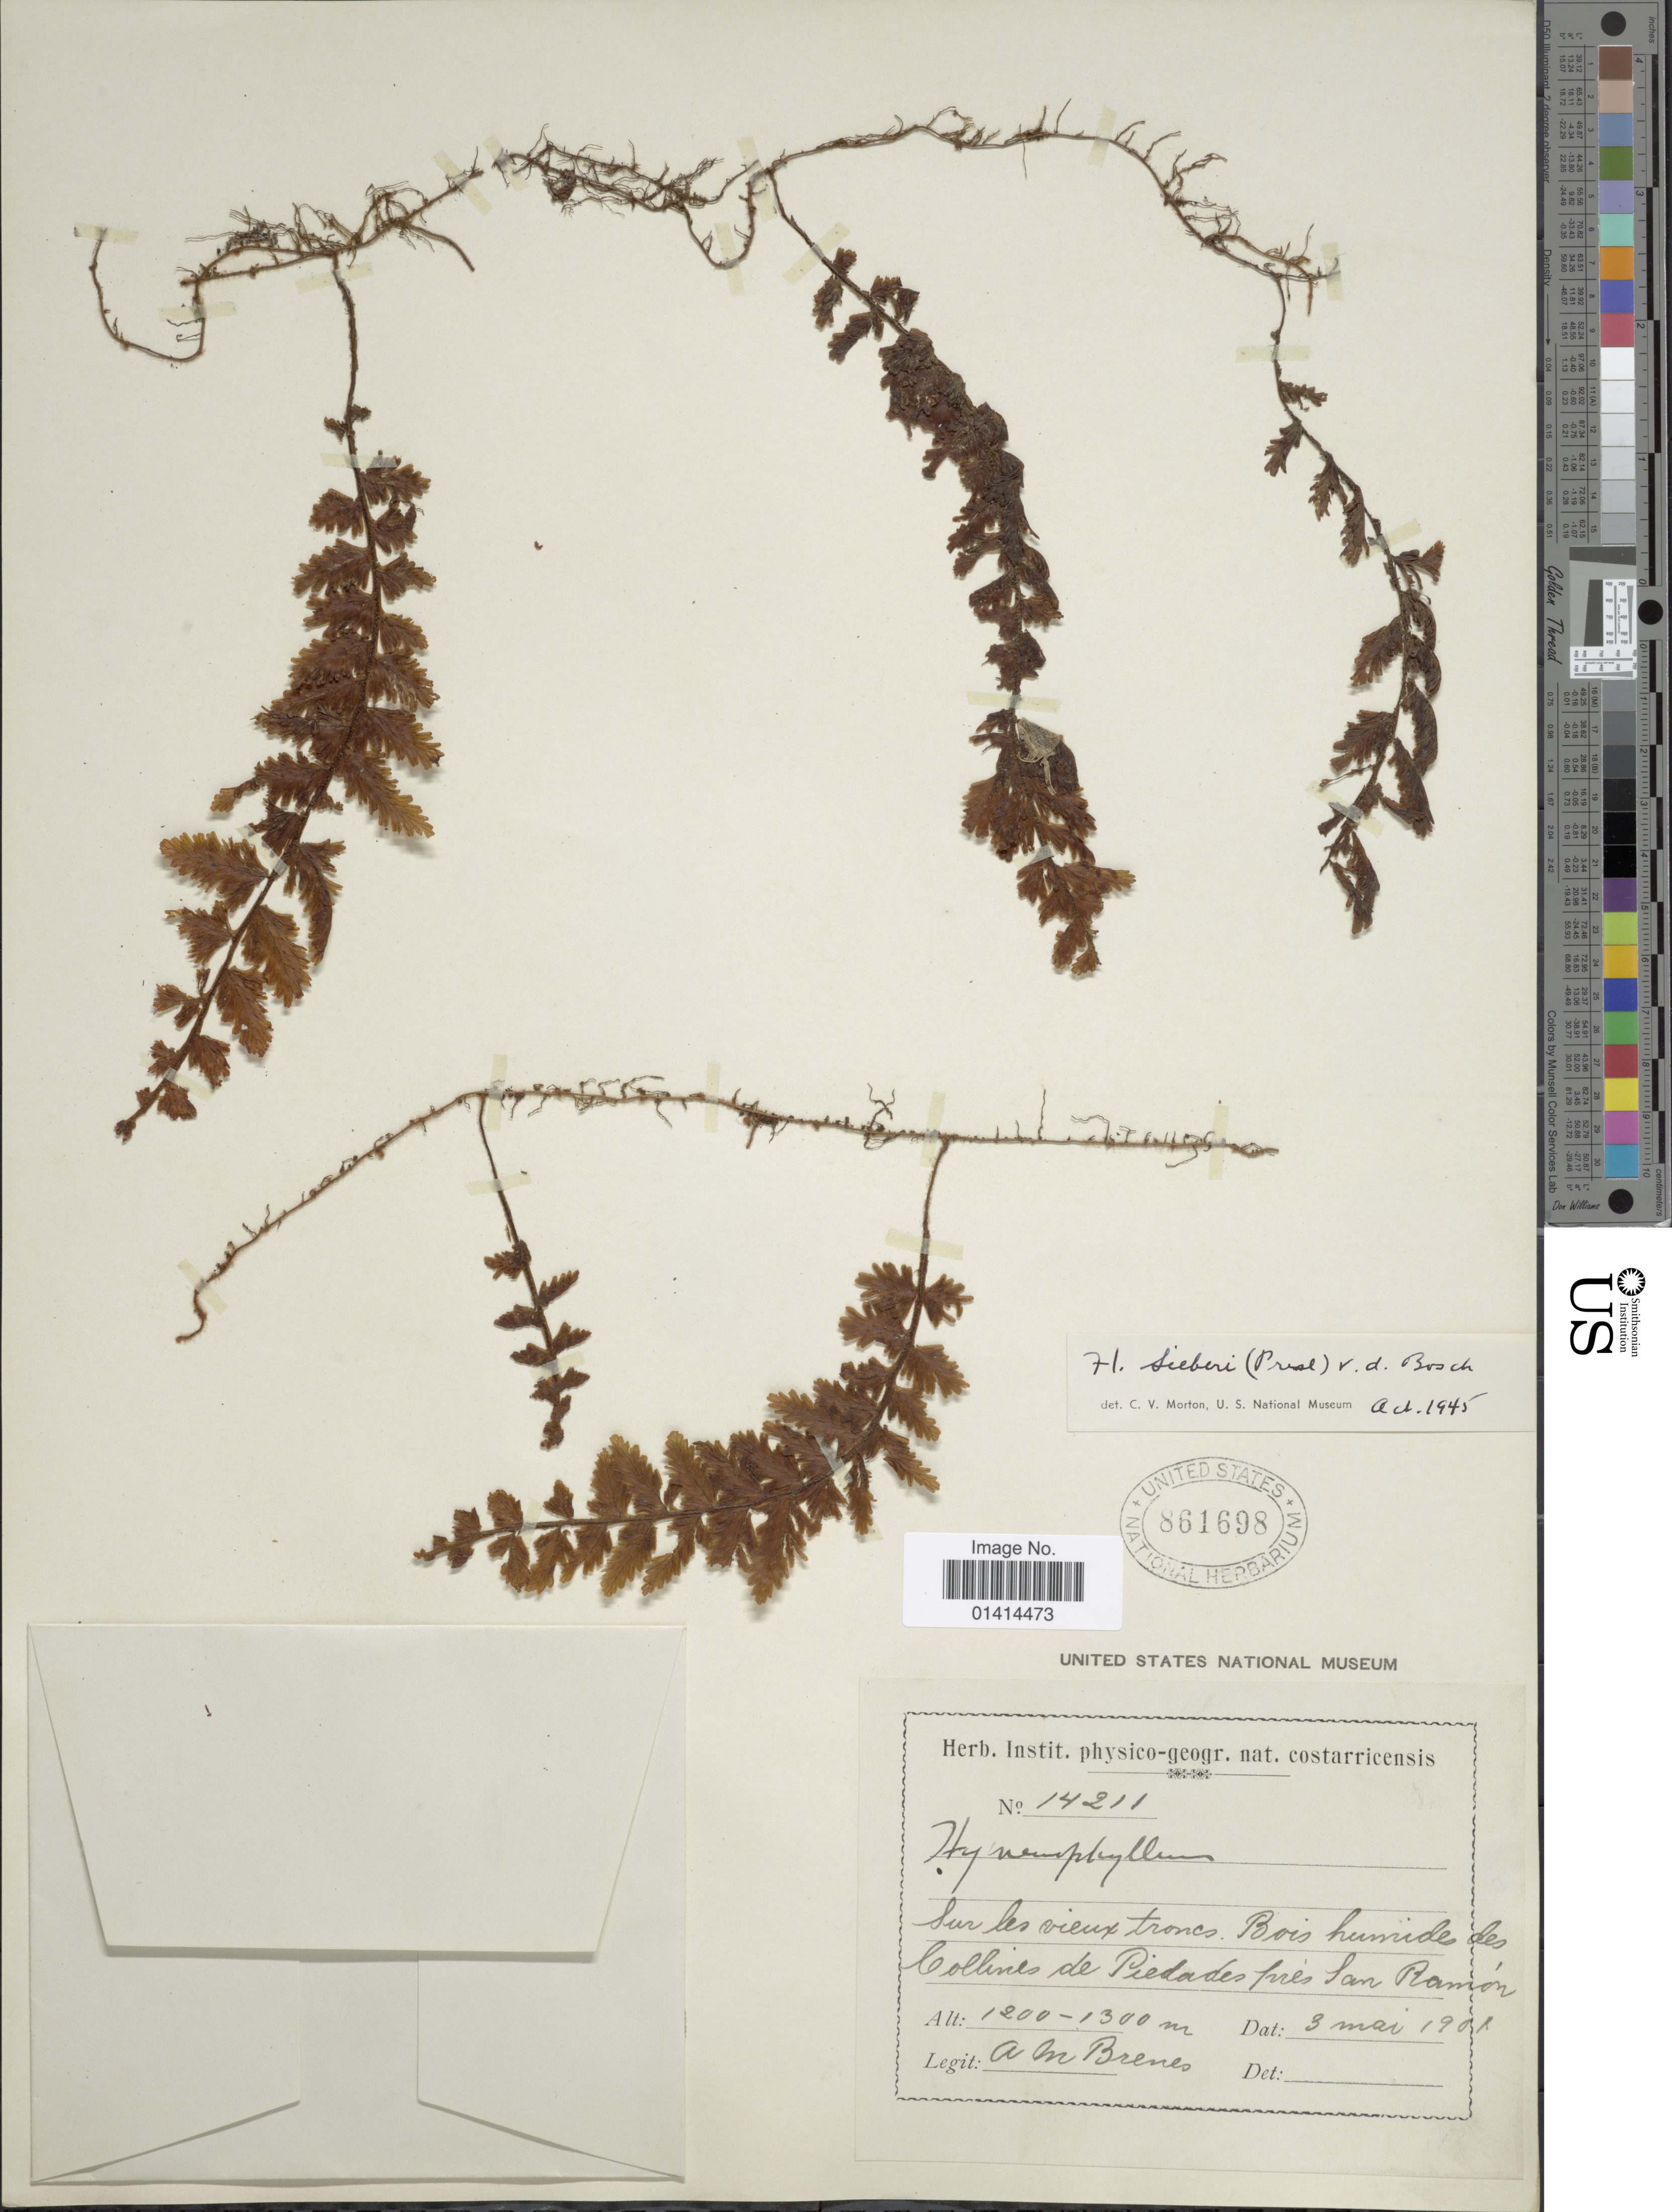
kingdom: Plantae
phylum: Tracheophyta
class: Polypodiopsida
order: Hymenophyllales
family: Hymenophyllaceae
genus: Hymenophyllum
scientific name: Hymenophyllum sieberi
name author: (C. Presl) Bosch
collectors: A. Brenes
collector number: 14211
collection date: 1901-05-03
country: Costa Rica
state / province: Alajuela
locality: Bois humides des collines de Piedades près San Ramón.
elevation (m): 1200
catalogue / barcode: US 861698